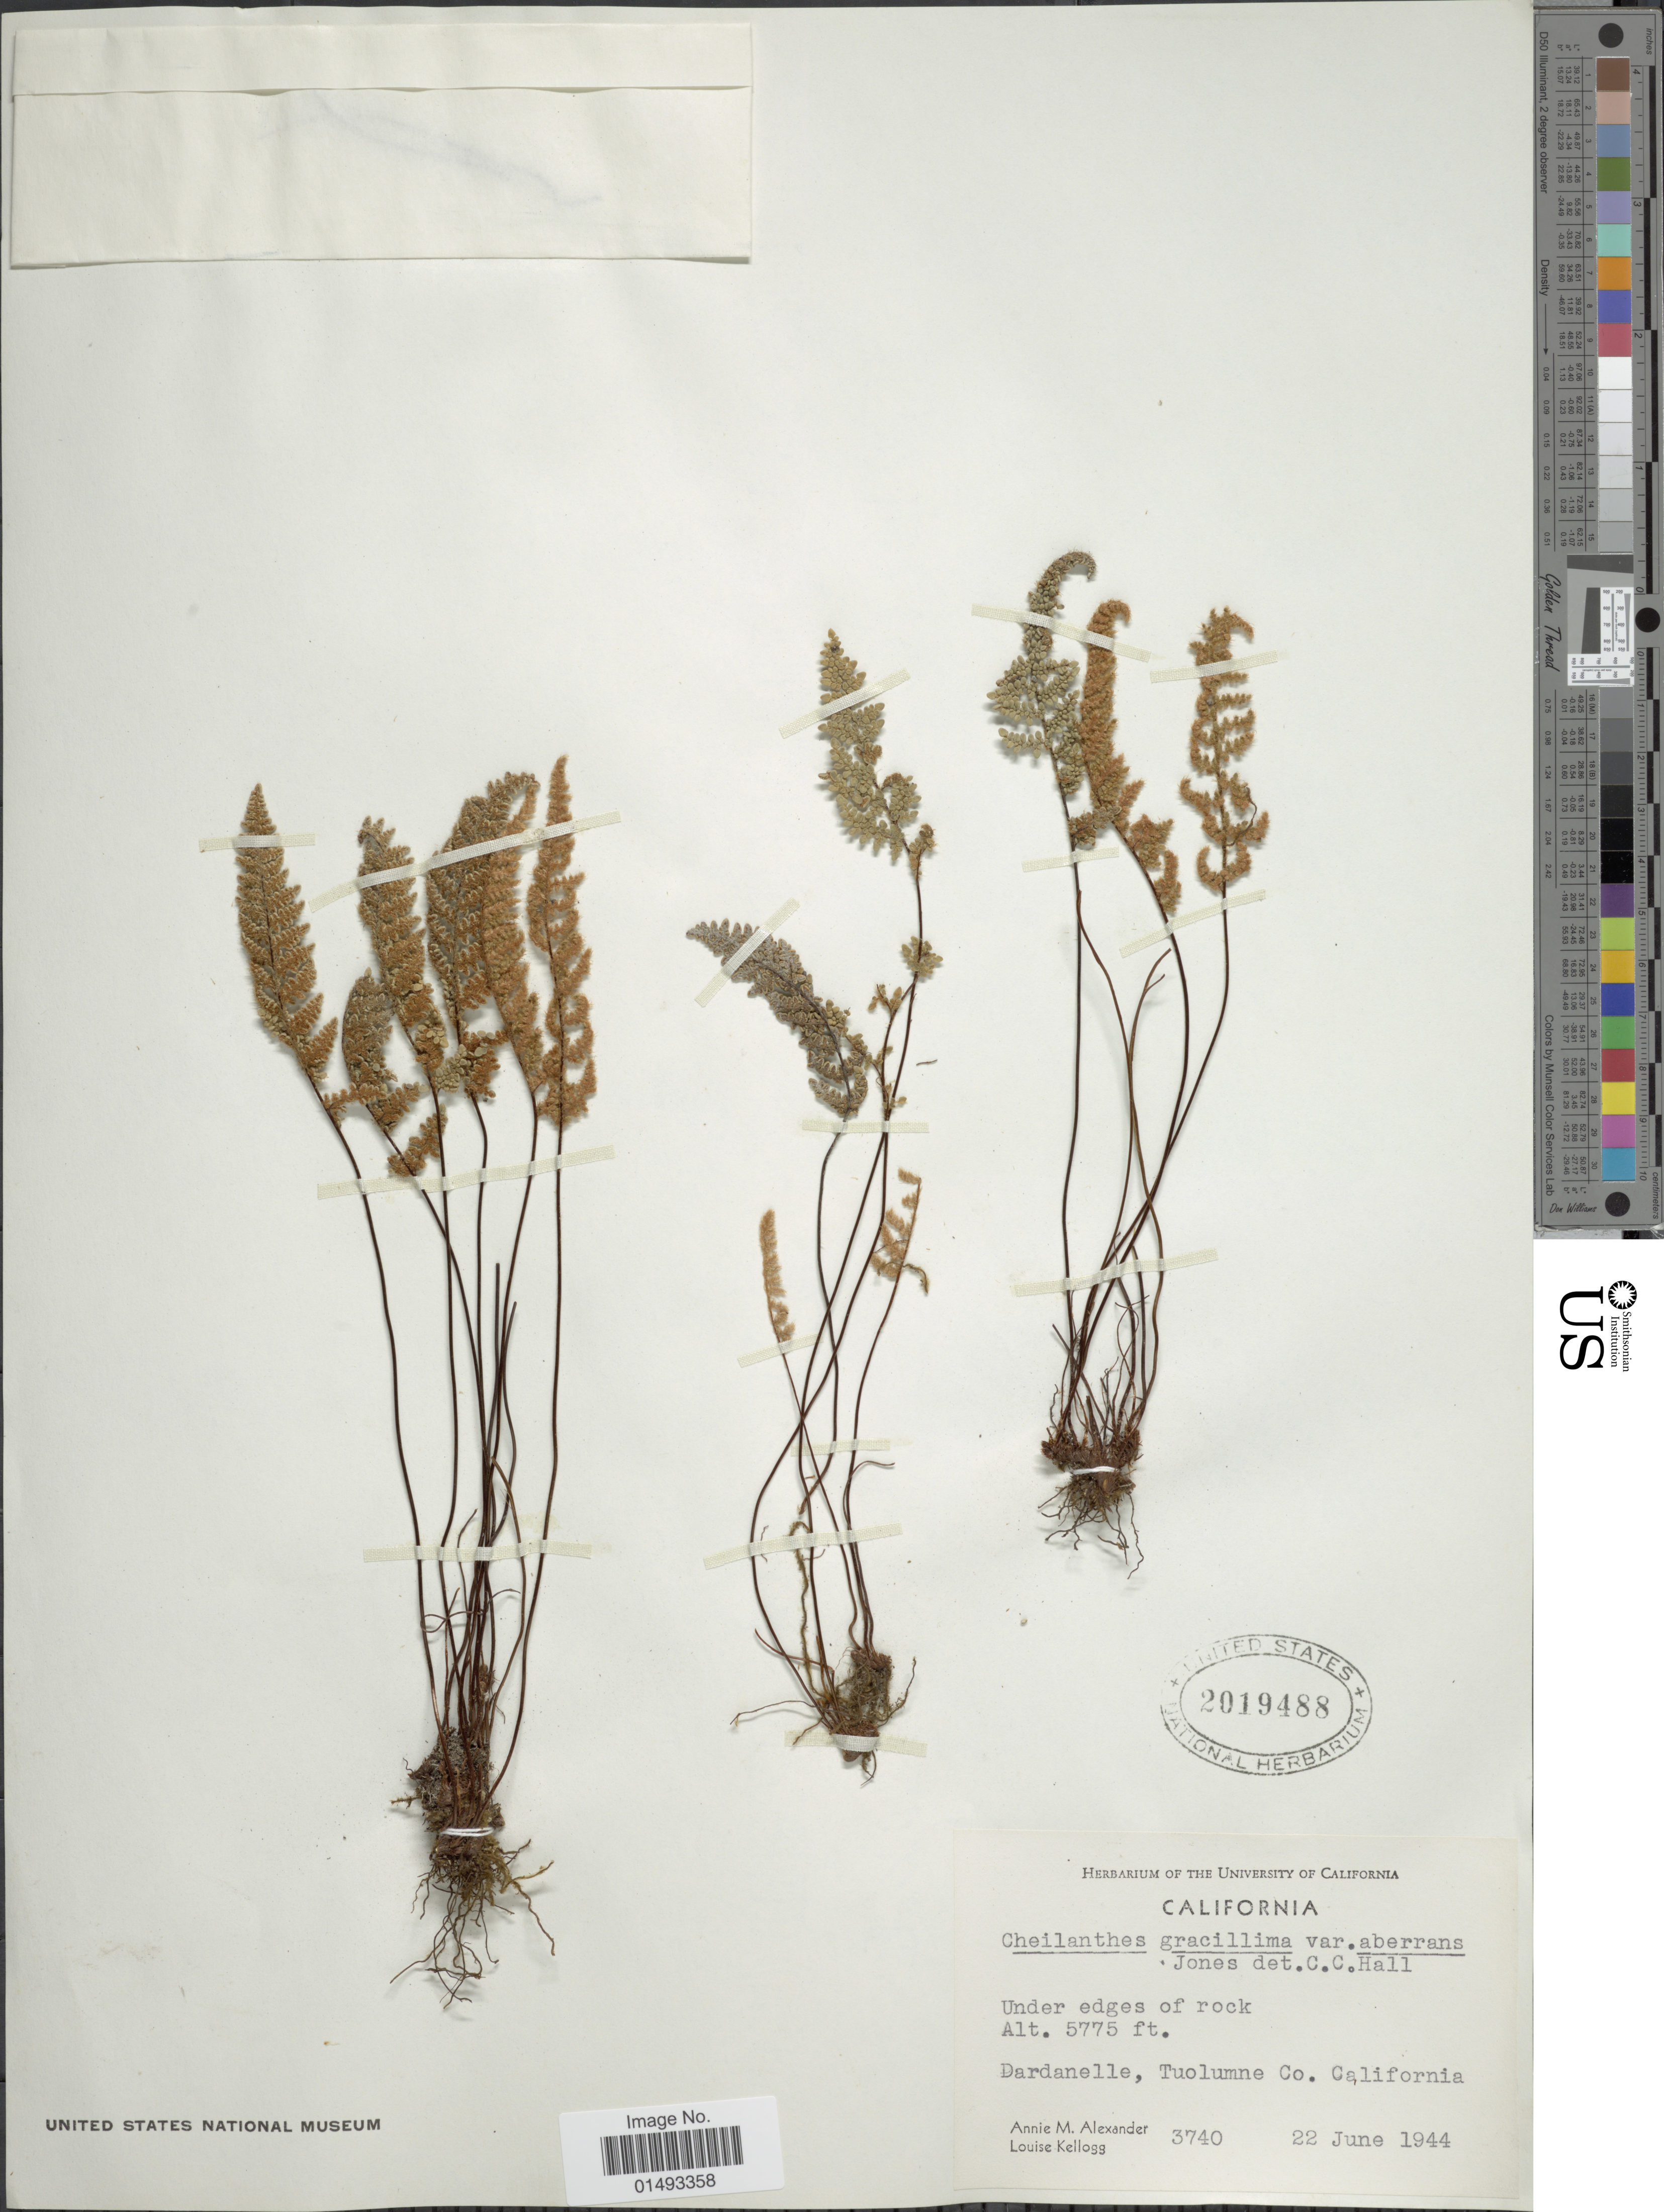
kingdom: Plantae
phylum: Tracheophyta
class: Polypodiopsida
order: Polypodiales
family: Pteridaceae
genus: Myriopteris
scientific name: Myriopteris gracillima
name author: (D.C. Eaton) J. Sm.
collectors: A. M. Alexander & L. Kellogg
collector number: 3740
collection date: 1944-06-22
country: United States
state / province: California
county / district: Tuolumne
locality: Under edges of rock, Dardanelle, Tuolumne Co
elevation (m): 1760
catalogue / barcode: US 2019488